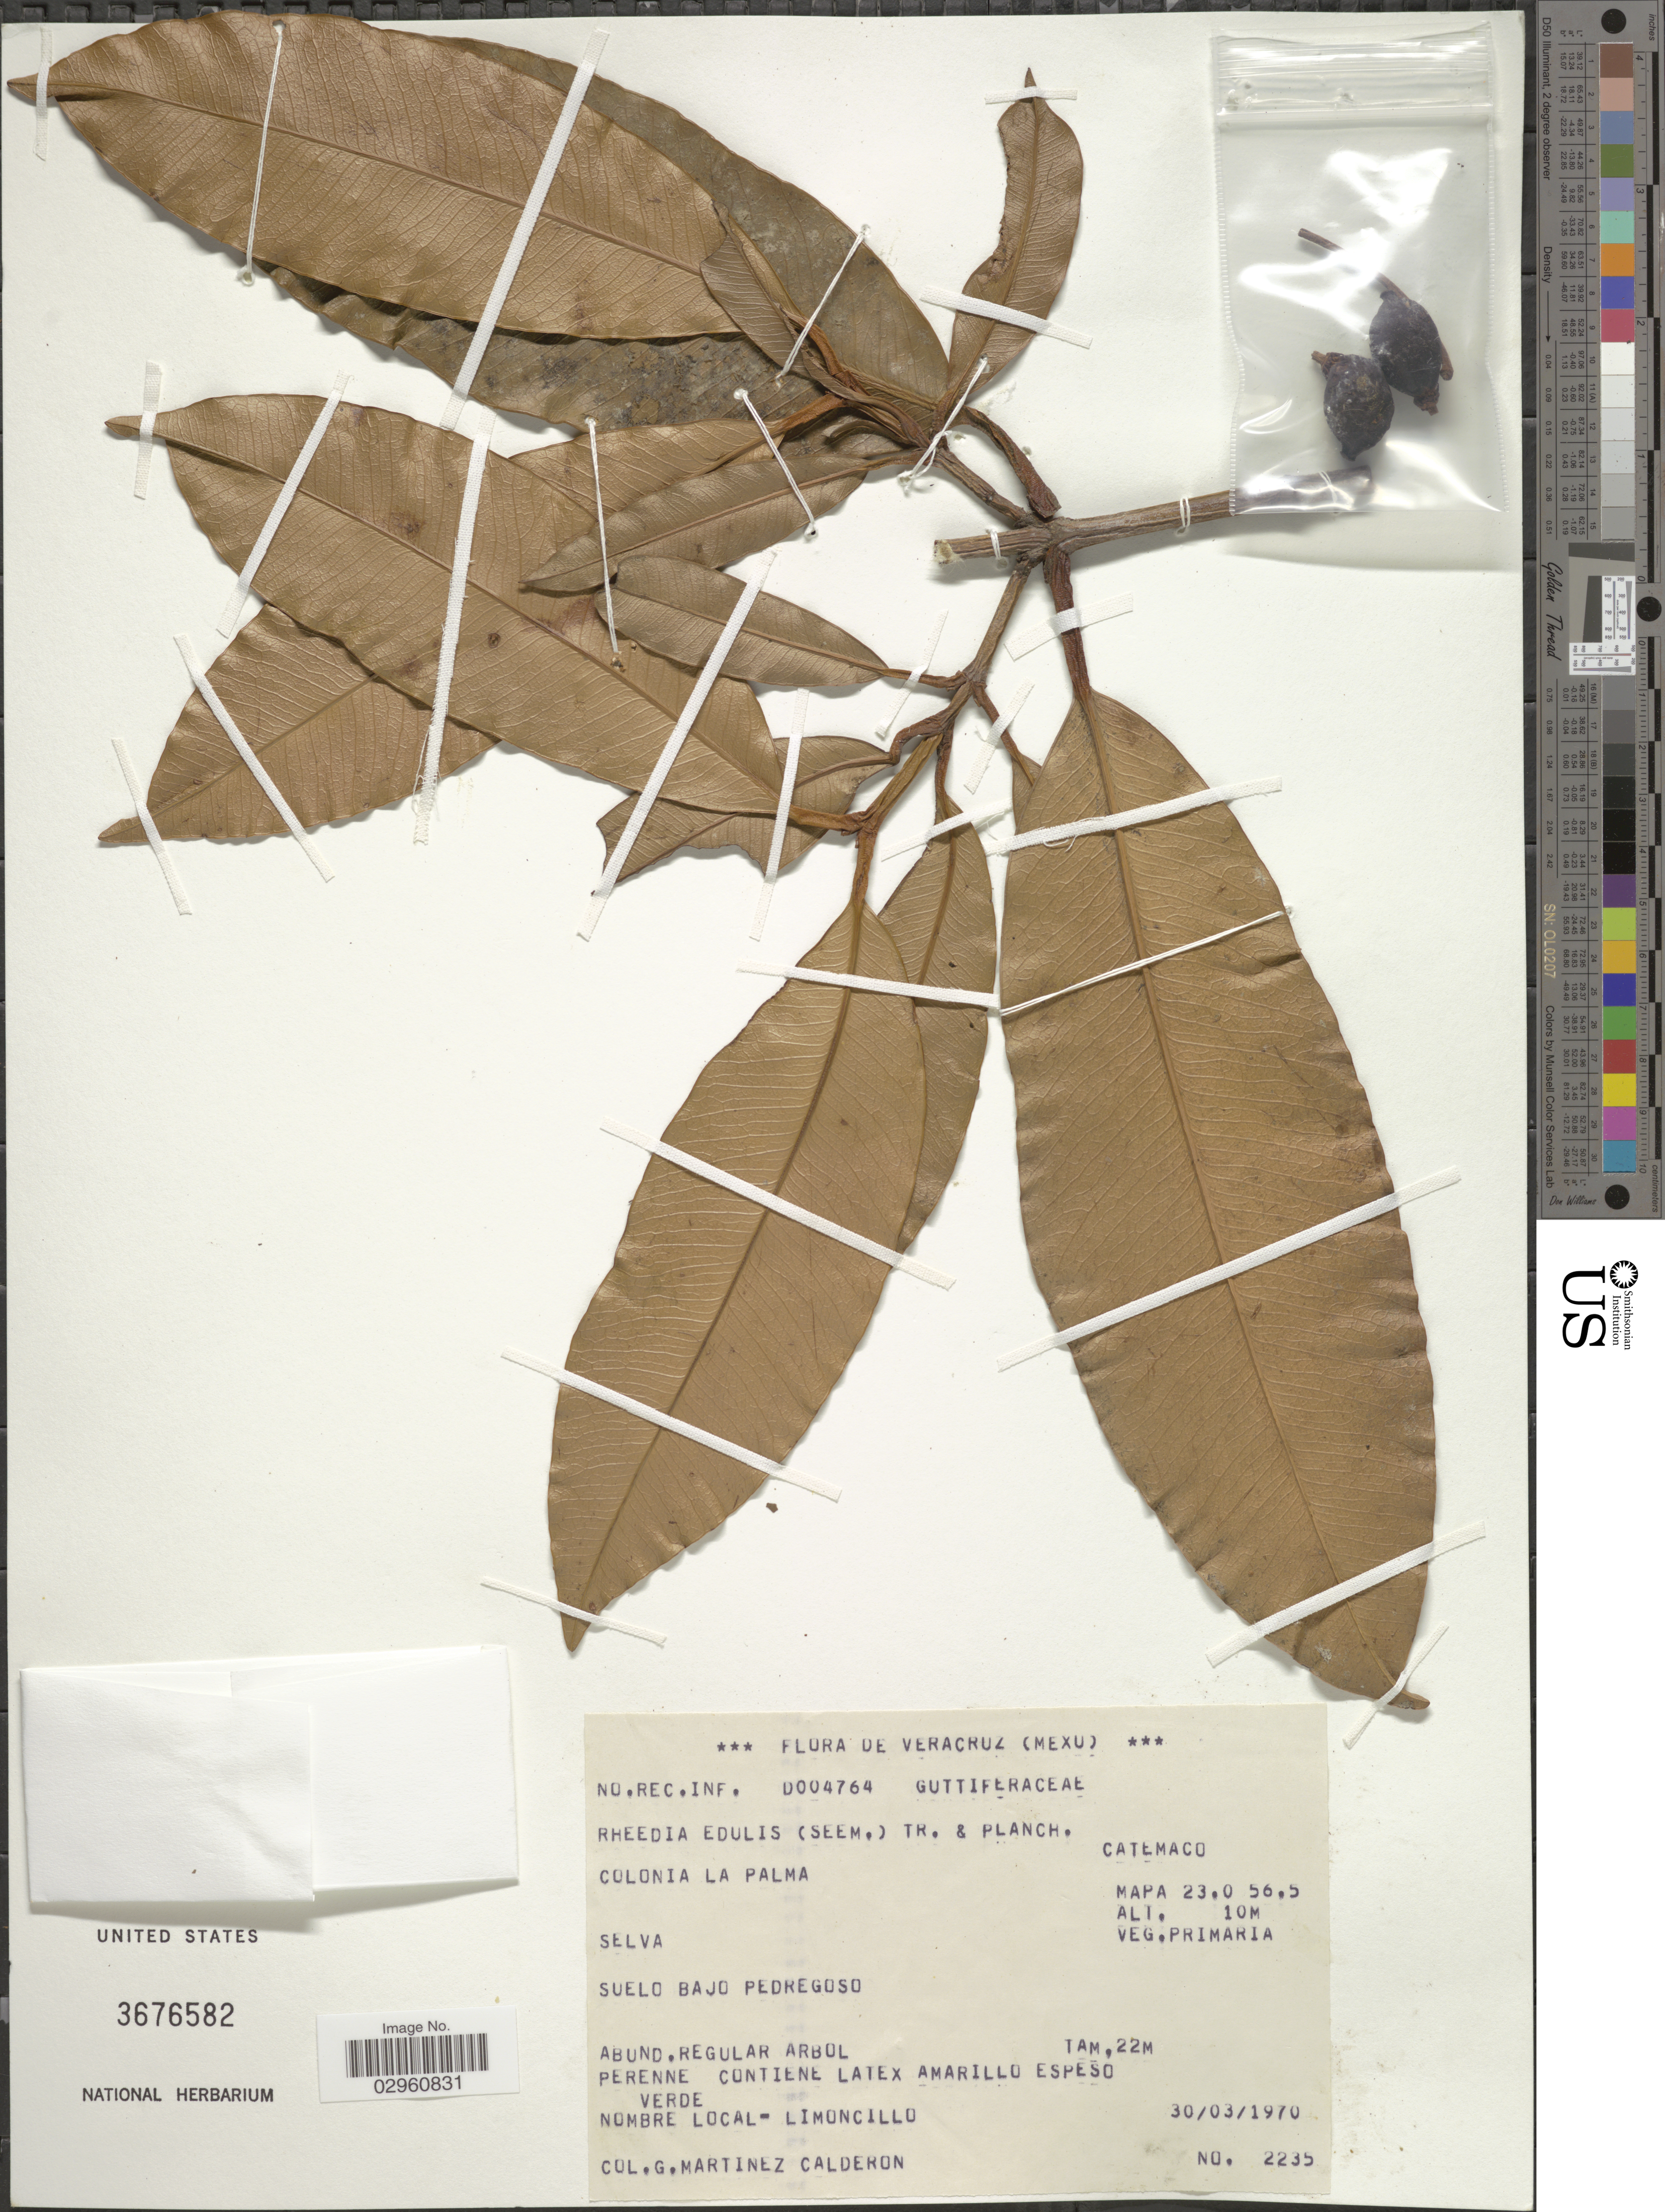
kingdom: Plantae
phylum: Tracheophyta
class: Magnoliopsida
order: Malpighiales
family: Clusiaceae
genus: Garcinia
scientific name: Garcinia intermedia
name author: (Pittier) Hammel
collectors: G. Martínez Calderón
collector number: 2235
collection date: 1970-03-30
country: Mexico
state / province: Veracruz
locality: Veracruz. Colonia La Palma. Mapa 23.0 56.5.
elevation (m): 10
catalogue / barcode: US 3676582